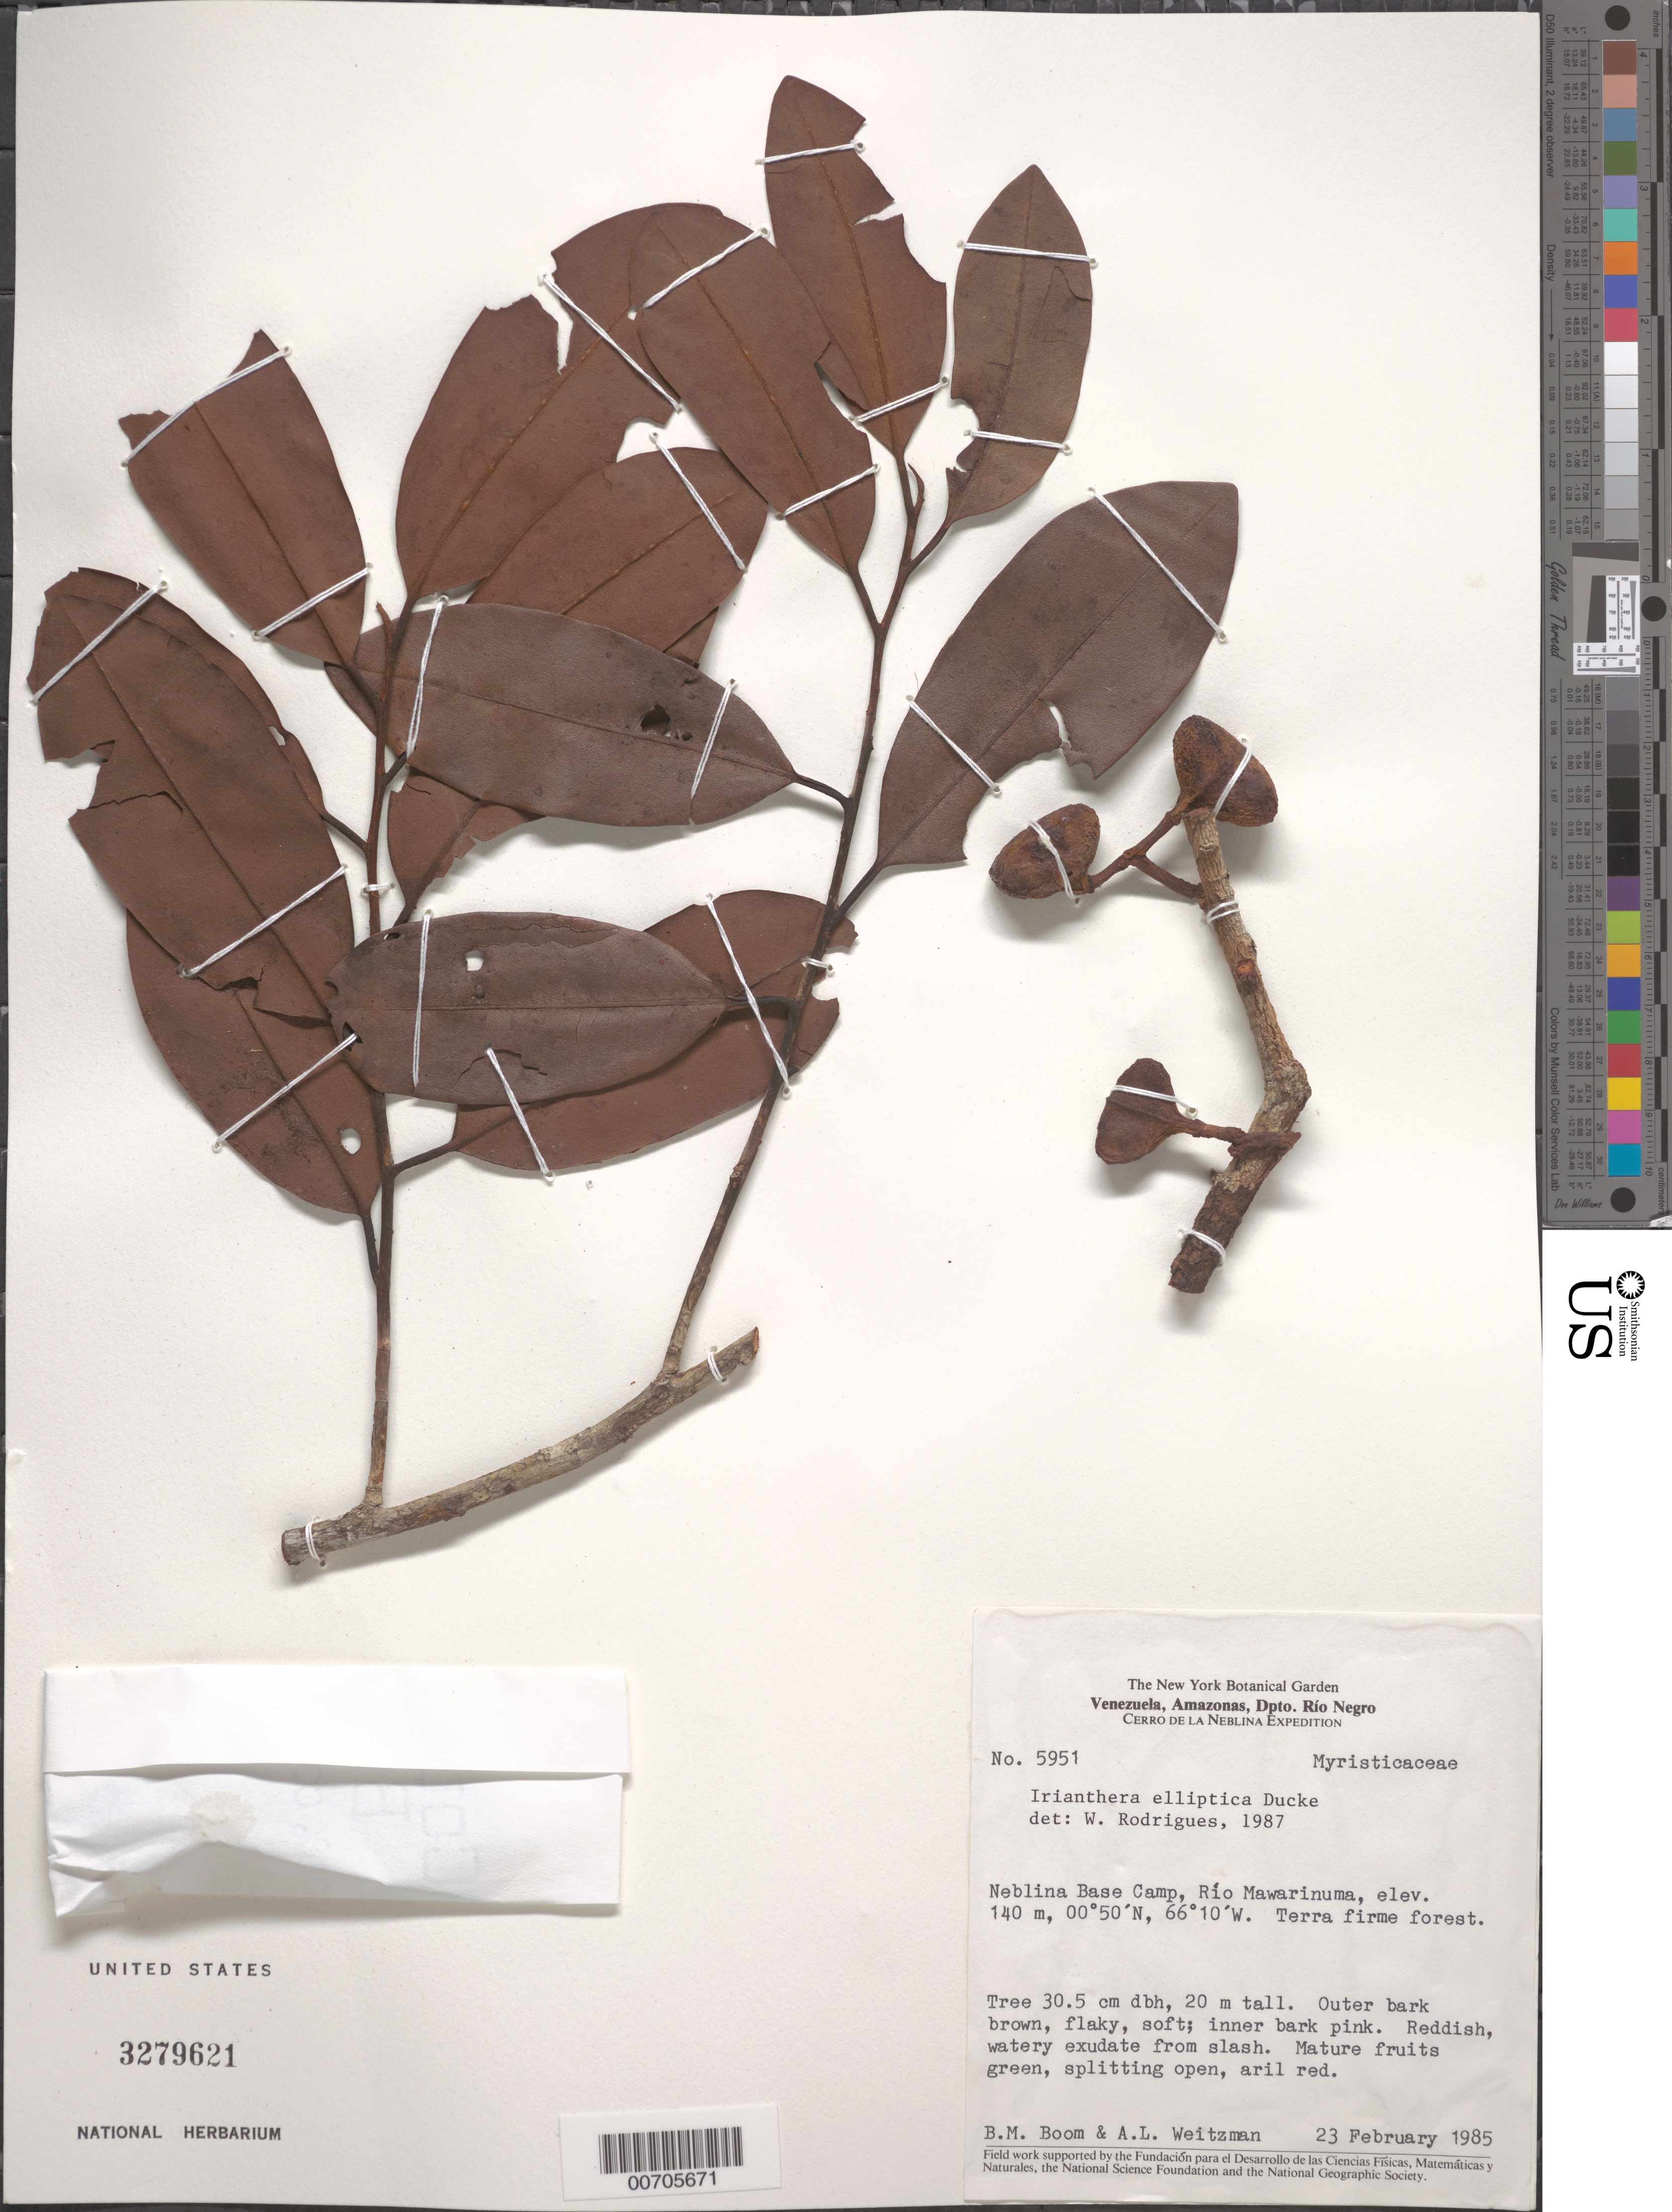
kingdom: Plantae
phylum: Tracheophyta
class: Magnoliopsida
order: Magnoliales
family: Myristicaceae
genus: Iryanthera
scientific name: Iryanthera elliptica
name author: Ducke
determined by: Rodrigues, W. A.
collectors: B. M. Boom & A. L. Weitzman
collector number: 5951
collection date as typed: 23-Feb-85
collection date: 1985-02-23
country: Venezuela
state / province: Amazonas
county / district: Río Negro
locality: Cerro de la Neblina Base Camp, Río Mawarinuma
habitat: Terra firme forest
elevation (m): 140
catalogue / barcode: US 3279621